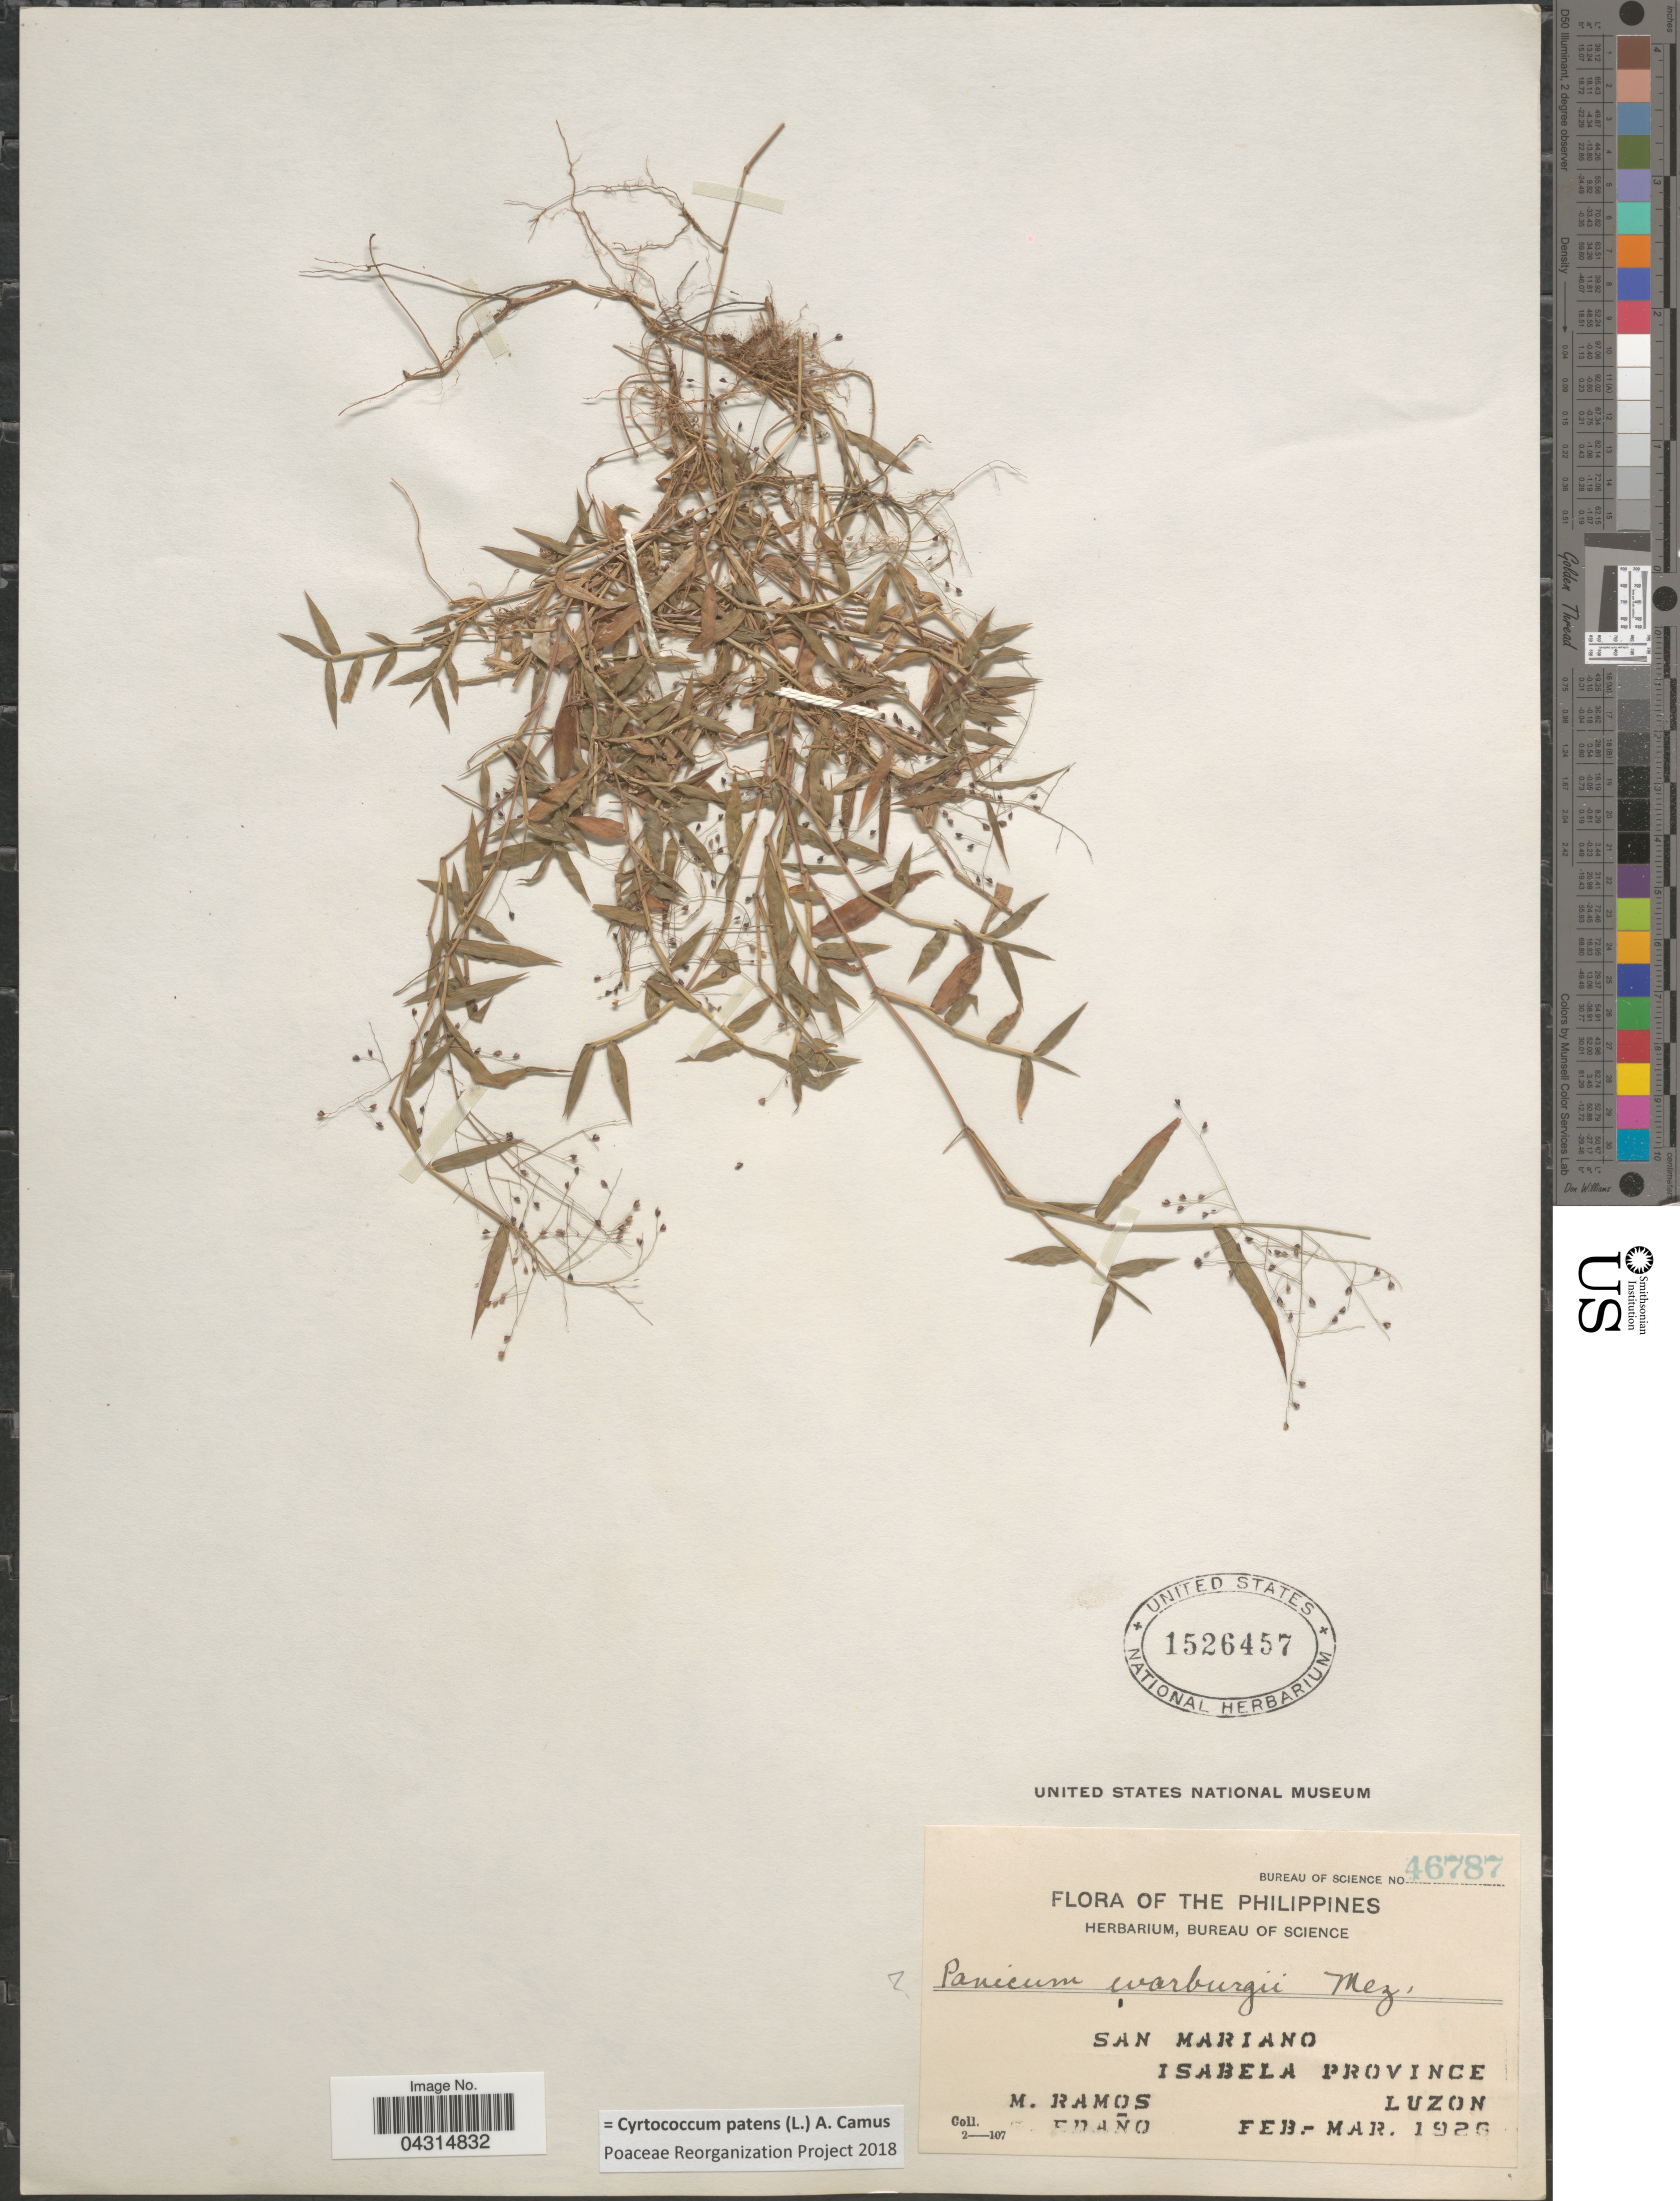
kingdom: Plantae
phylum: Tracheophyta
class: Liliopsida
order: Poales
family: Poaceae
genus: Cyrtococcum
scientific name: Cyrtococcum patens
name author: (L.) A. Camus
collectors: M. Ramos & G. Edaño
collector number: Bureau of Science 46787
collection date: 1926-02/1926-03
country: Philippines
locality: San Mariano. Isabela Province. Luzon.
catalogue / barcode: US 1526457